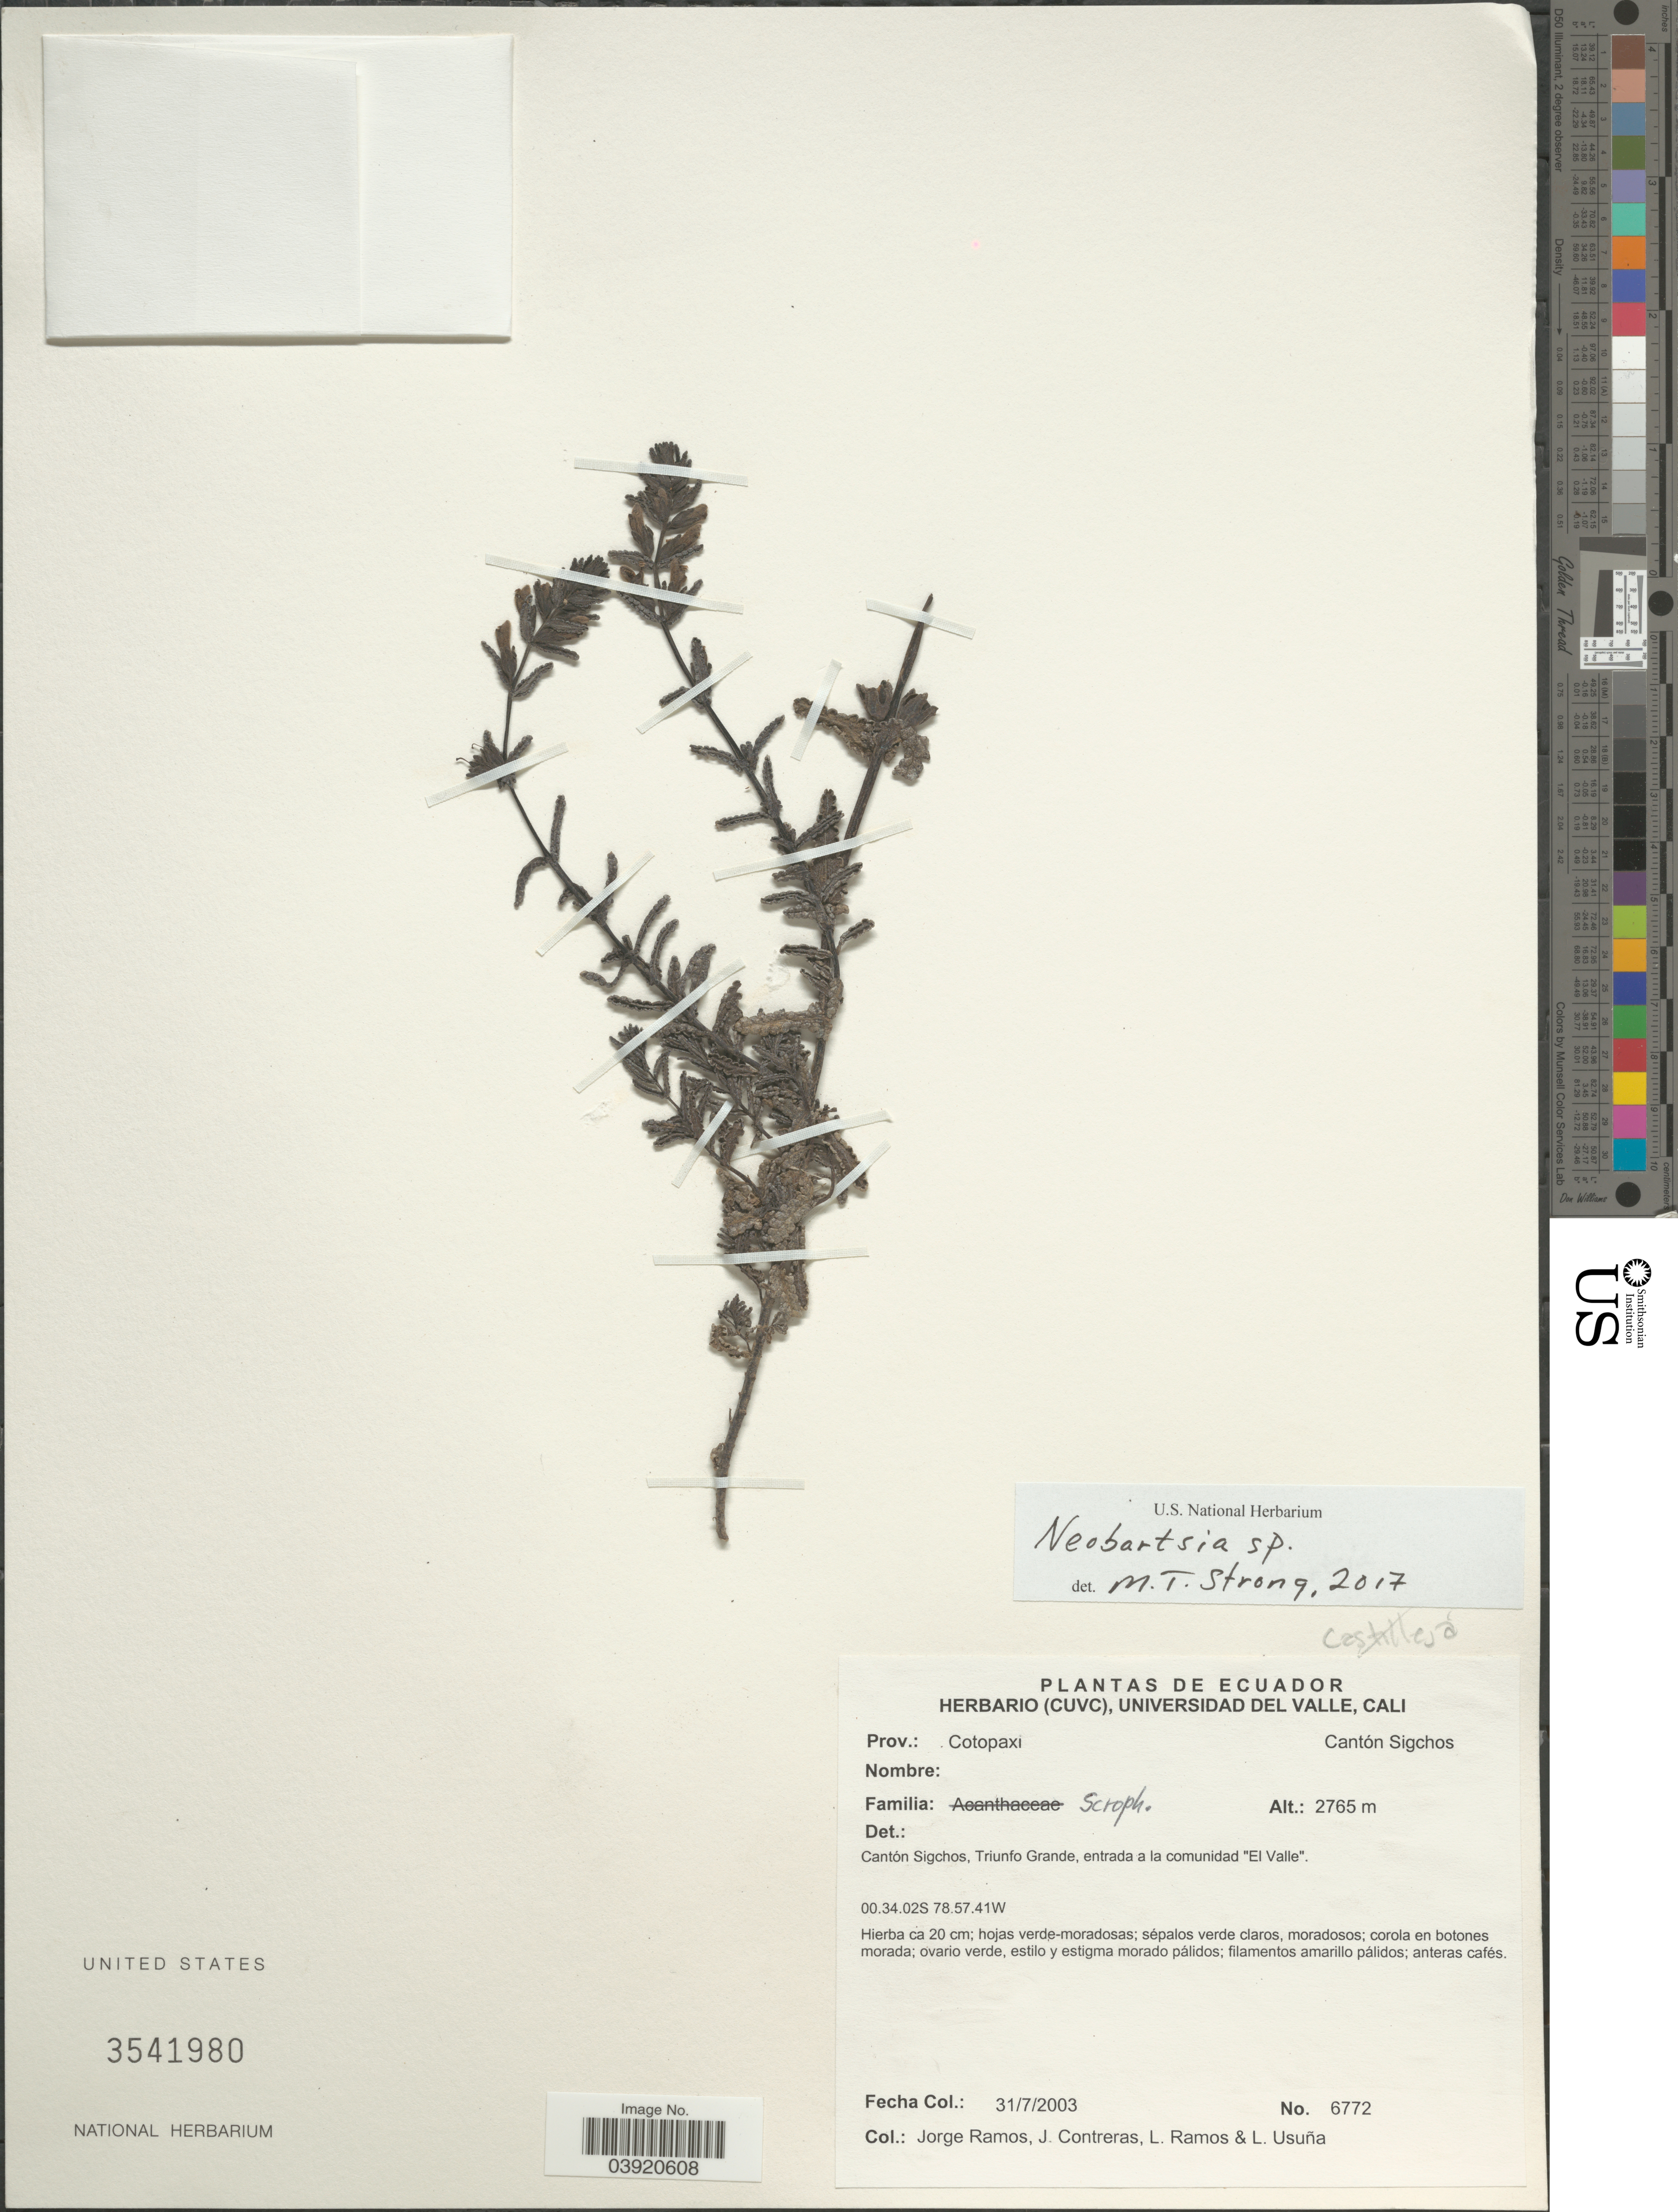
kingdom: Plantae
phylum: Tracheophyta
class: Magnoliopsida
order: Lamiales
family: Orobanchaceae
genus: Bartsia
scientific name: Bartsia sp.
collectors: J. Ramos, J. Contreras, L. Ramos & L. Usuña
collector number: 6772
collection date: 2003-07-31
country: Ecuador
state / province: Cotopaxi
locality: Cantón Sigchos. Triunfo Grande, entrada a al comunidad "El Valle".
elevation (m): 2765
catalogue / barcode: US 3541980